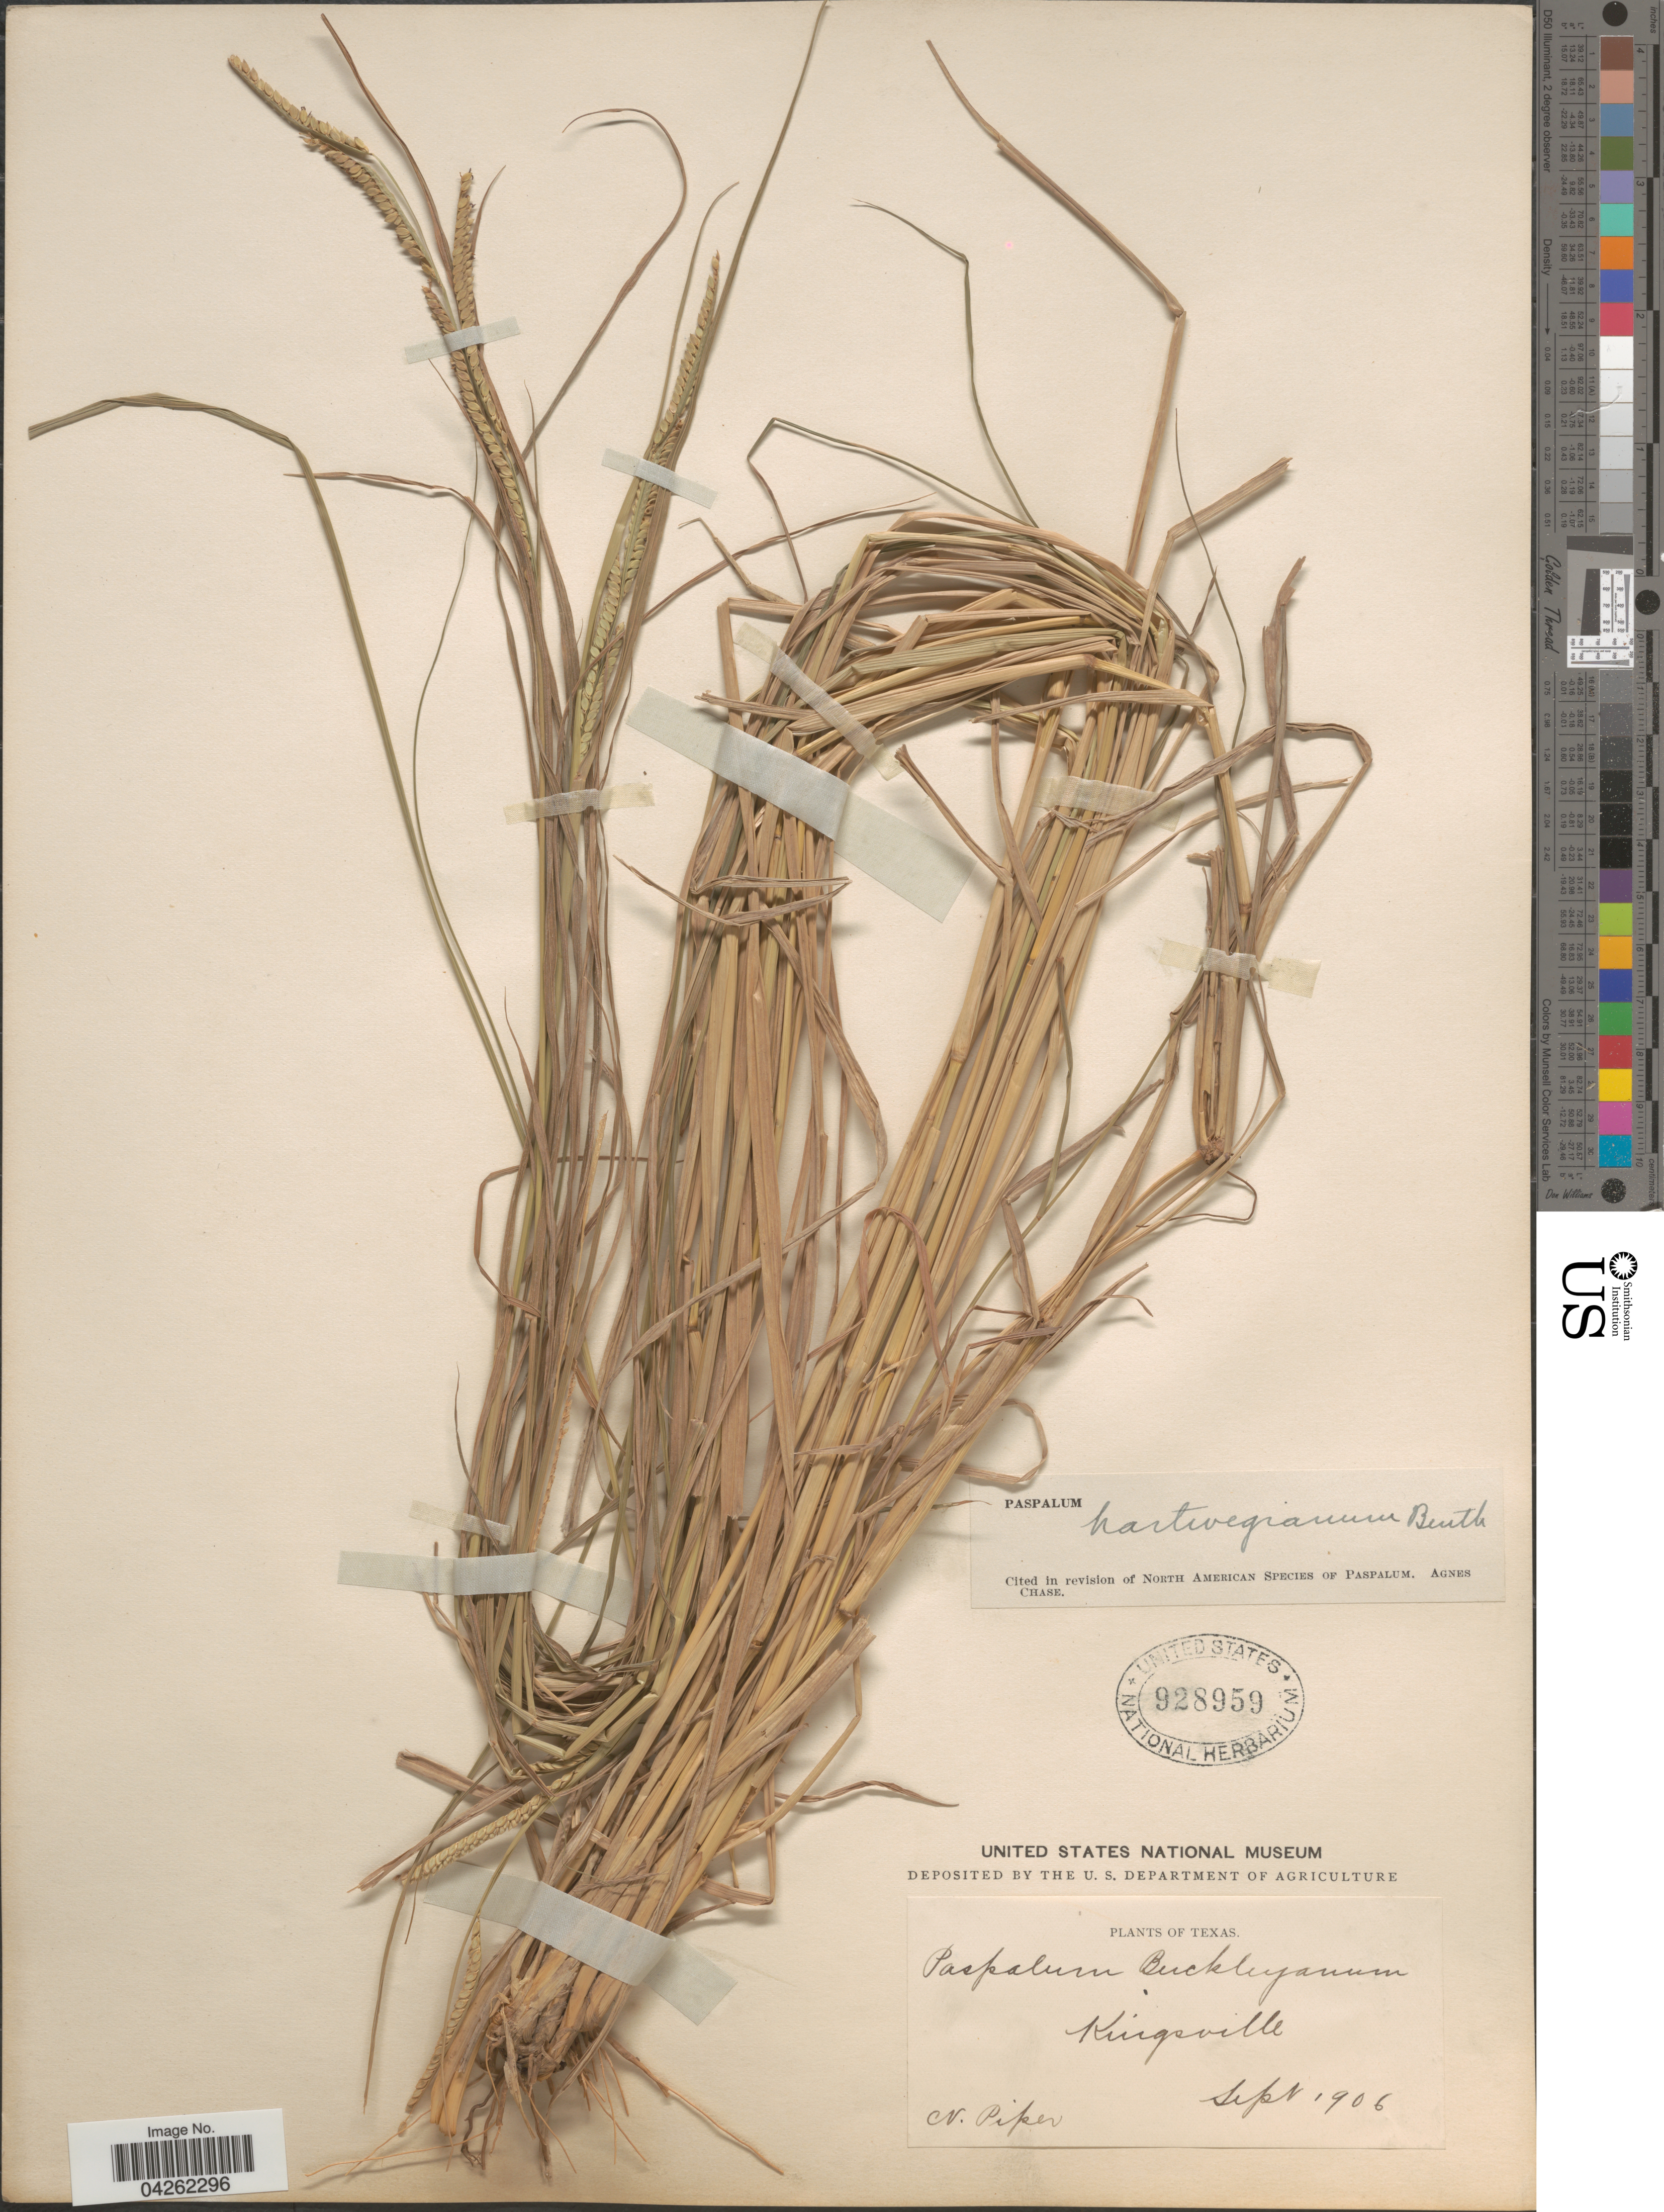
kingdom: Plantae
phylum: Tracheophyta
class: Liliopsida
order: Poales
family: Poaceae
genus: Paspalum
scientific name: Paspalum hartwegianum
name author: E. Fourn.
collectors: C. V. Piper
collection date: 1906-09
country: United States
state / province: Texas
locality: Kingsville.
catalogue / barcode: US 928959